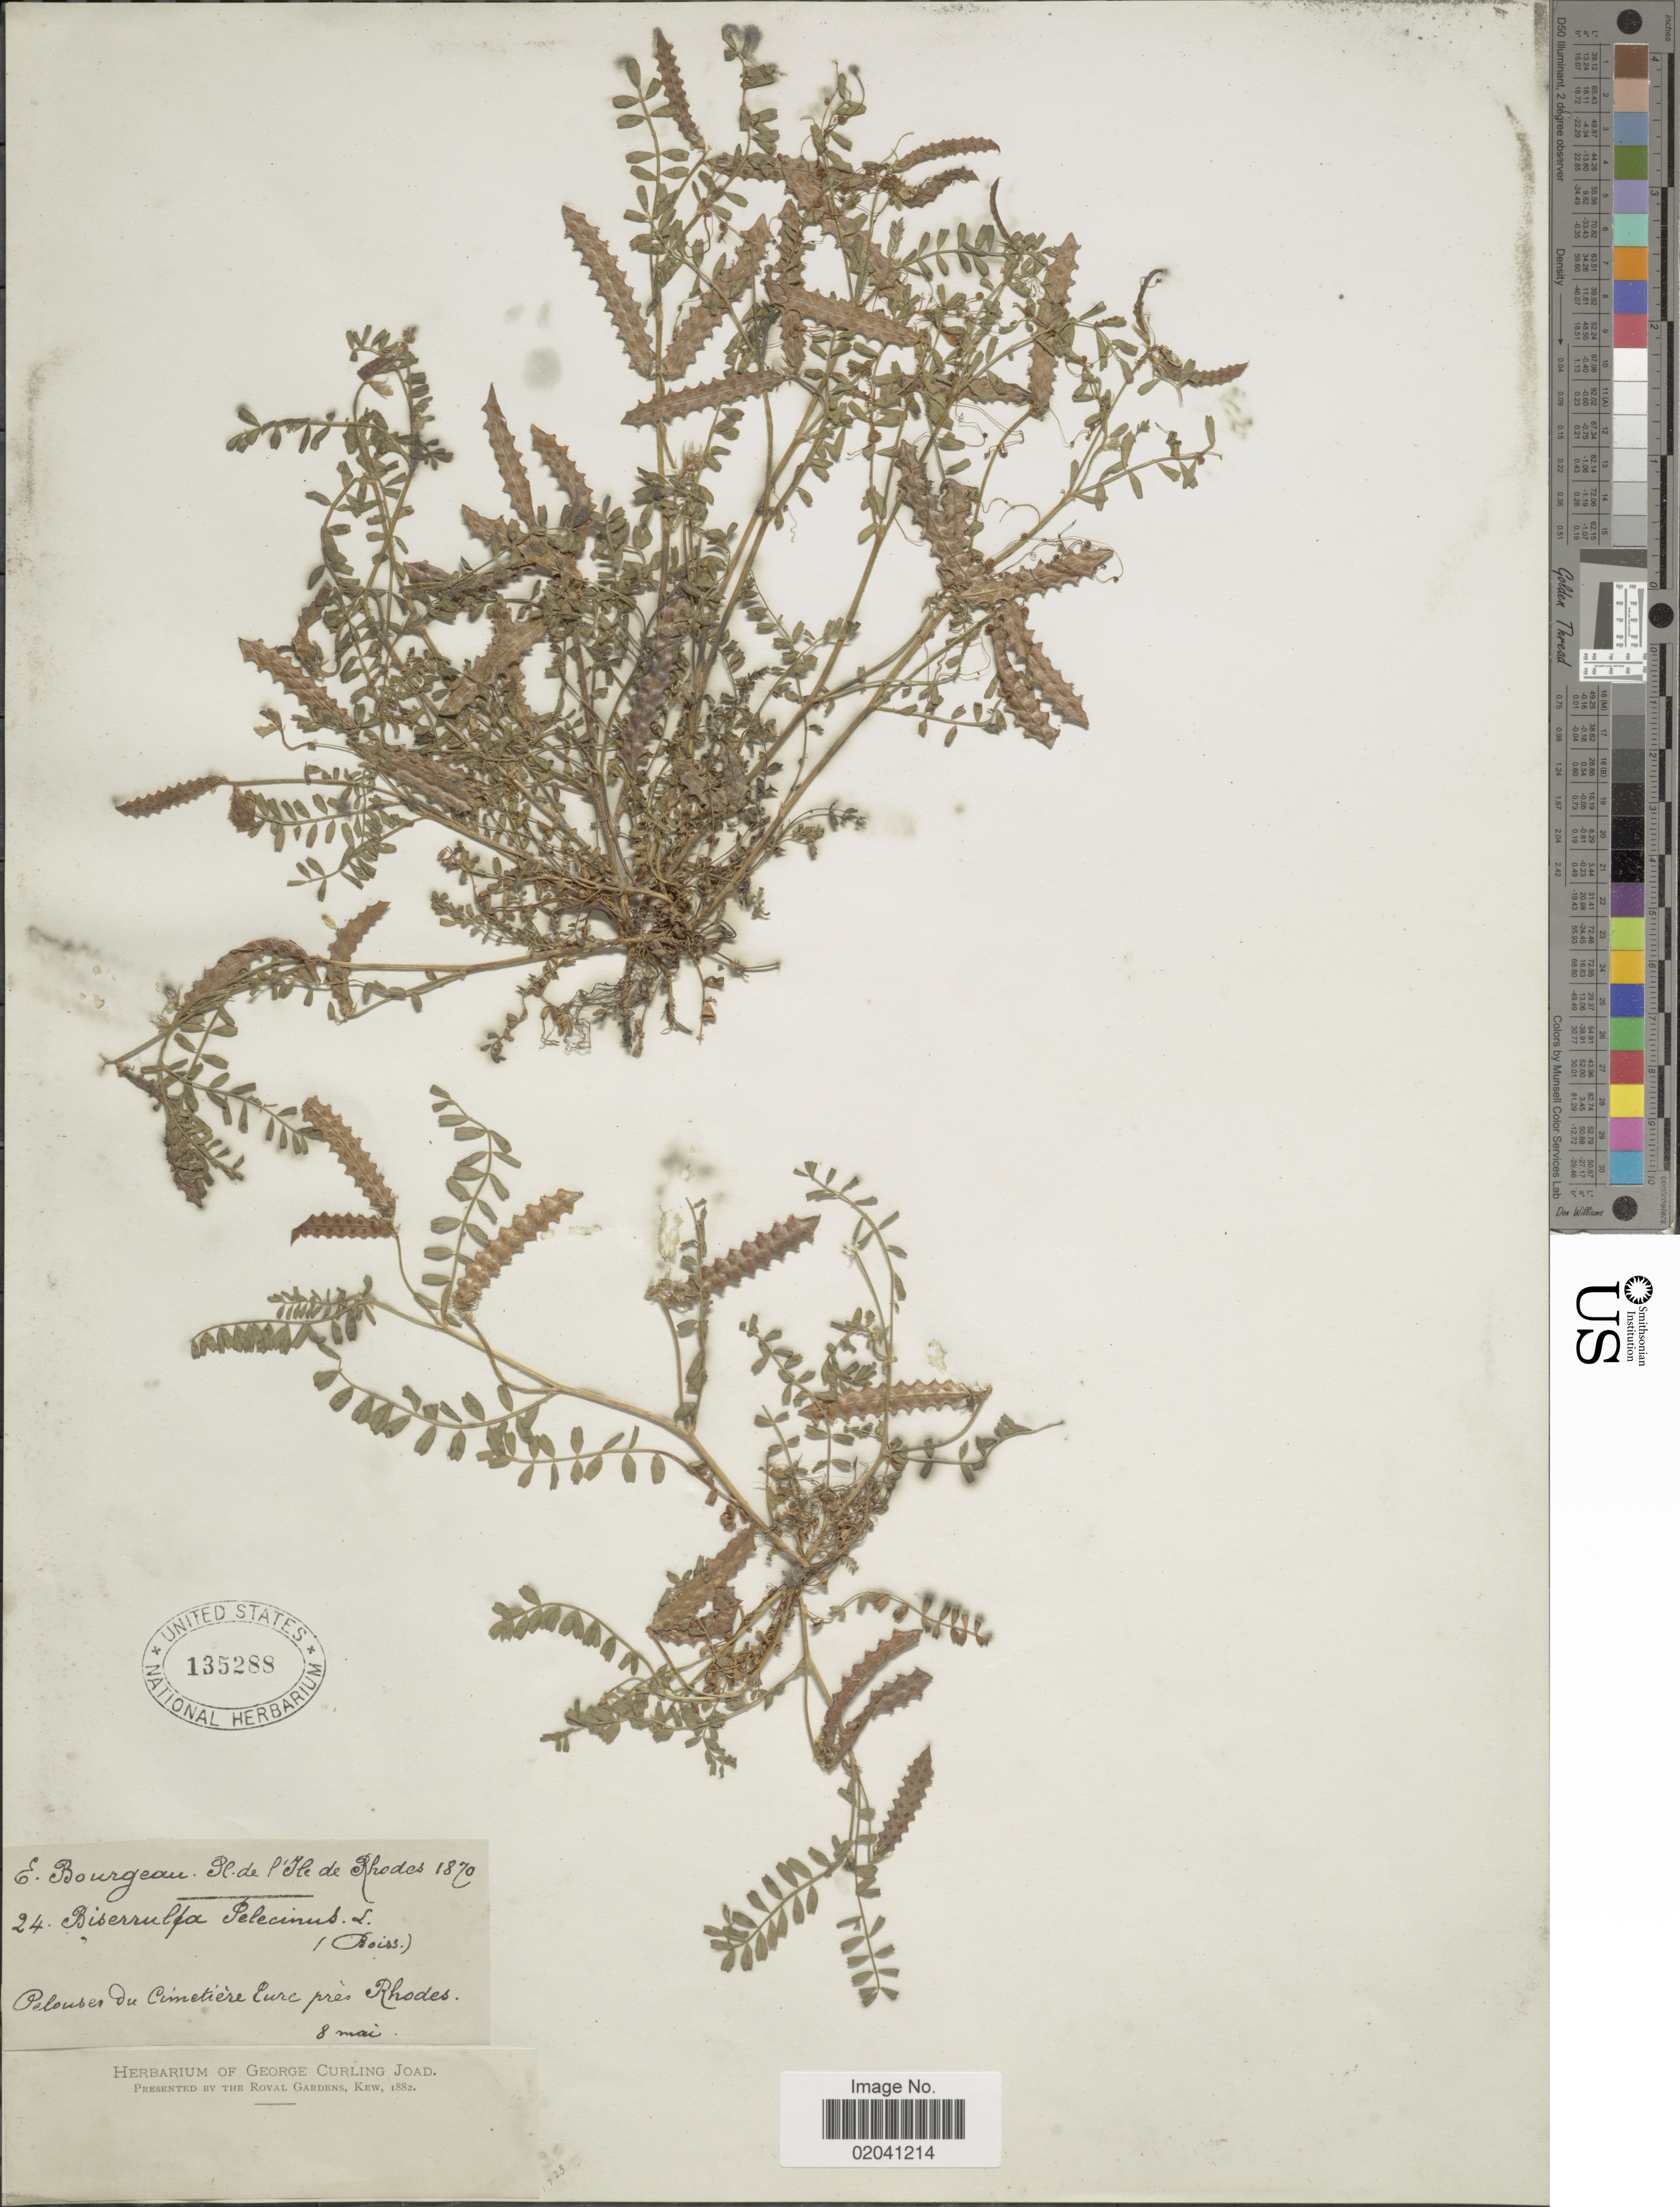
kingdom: Plantae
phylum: Tracheophyta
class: Magnoliopsida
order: Fabales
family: Fabaceae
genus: Biserrula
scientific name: Biserrula pelecinus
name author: L.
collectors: E. Bourgeau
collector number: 24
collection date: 1870-05-08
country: Greece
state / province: South Aegean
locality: Pl/ de l'Ile de Rhodes. Pelouses du Cimetière Eurc près Rhodes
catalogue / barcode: US 135288